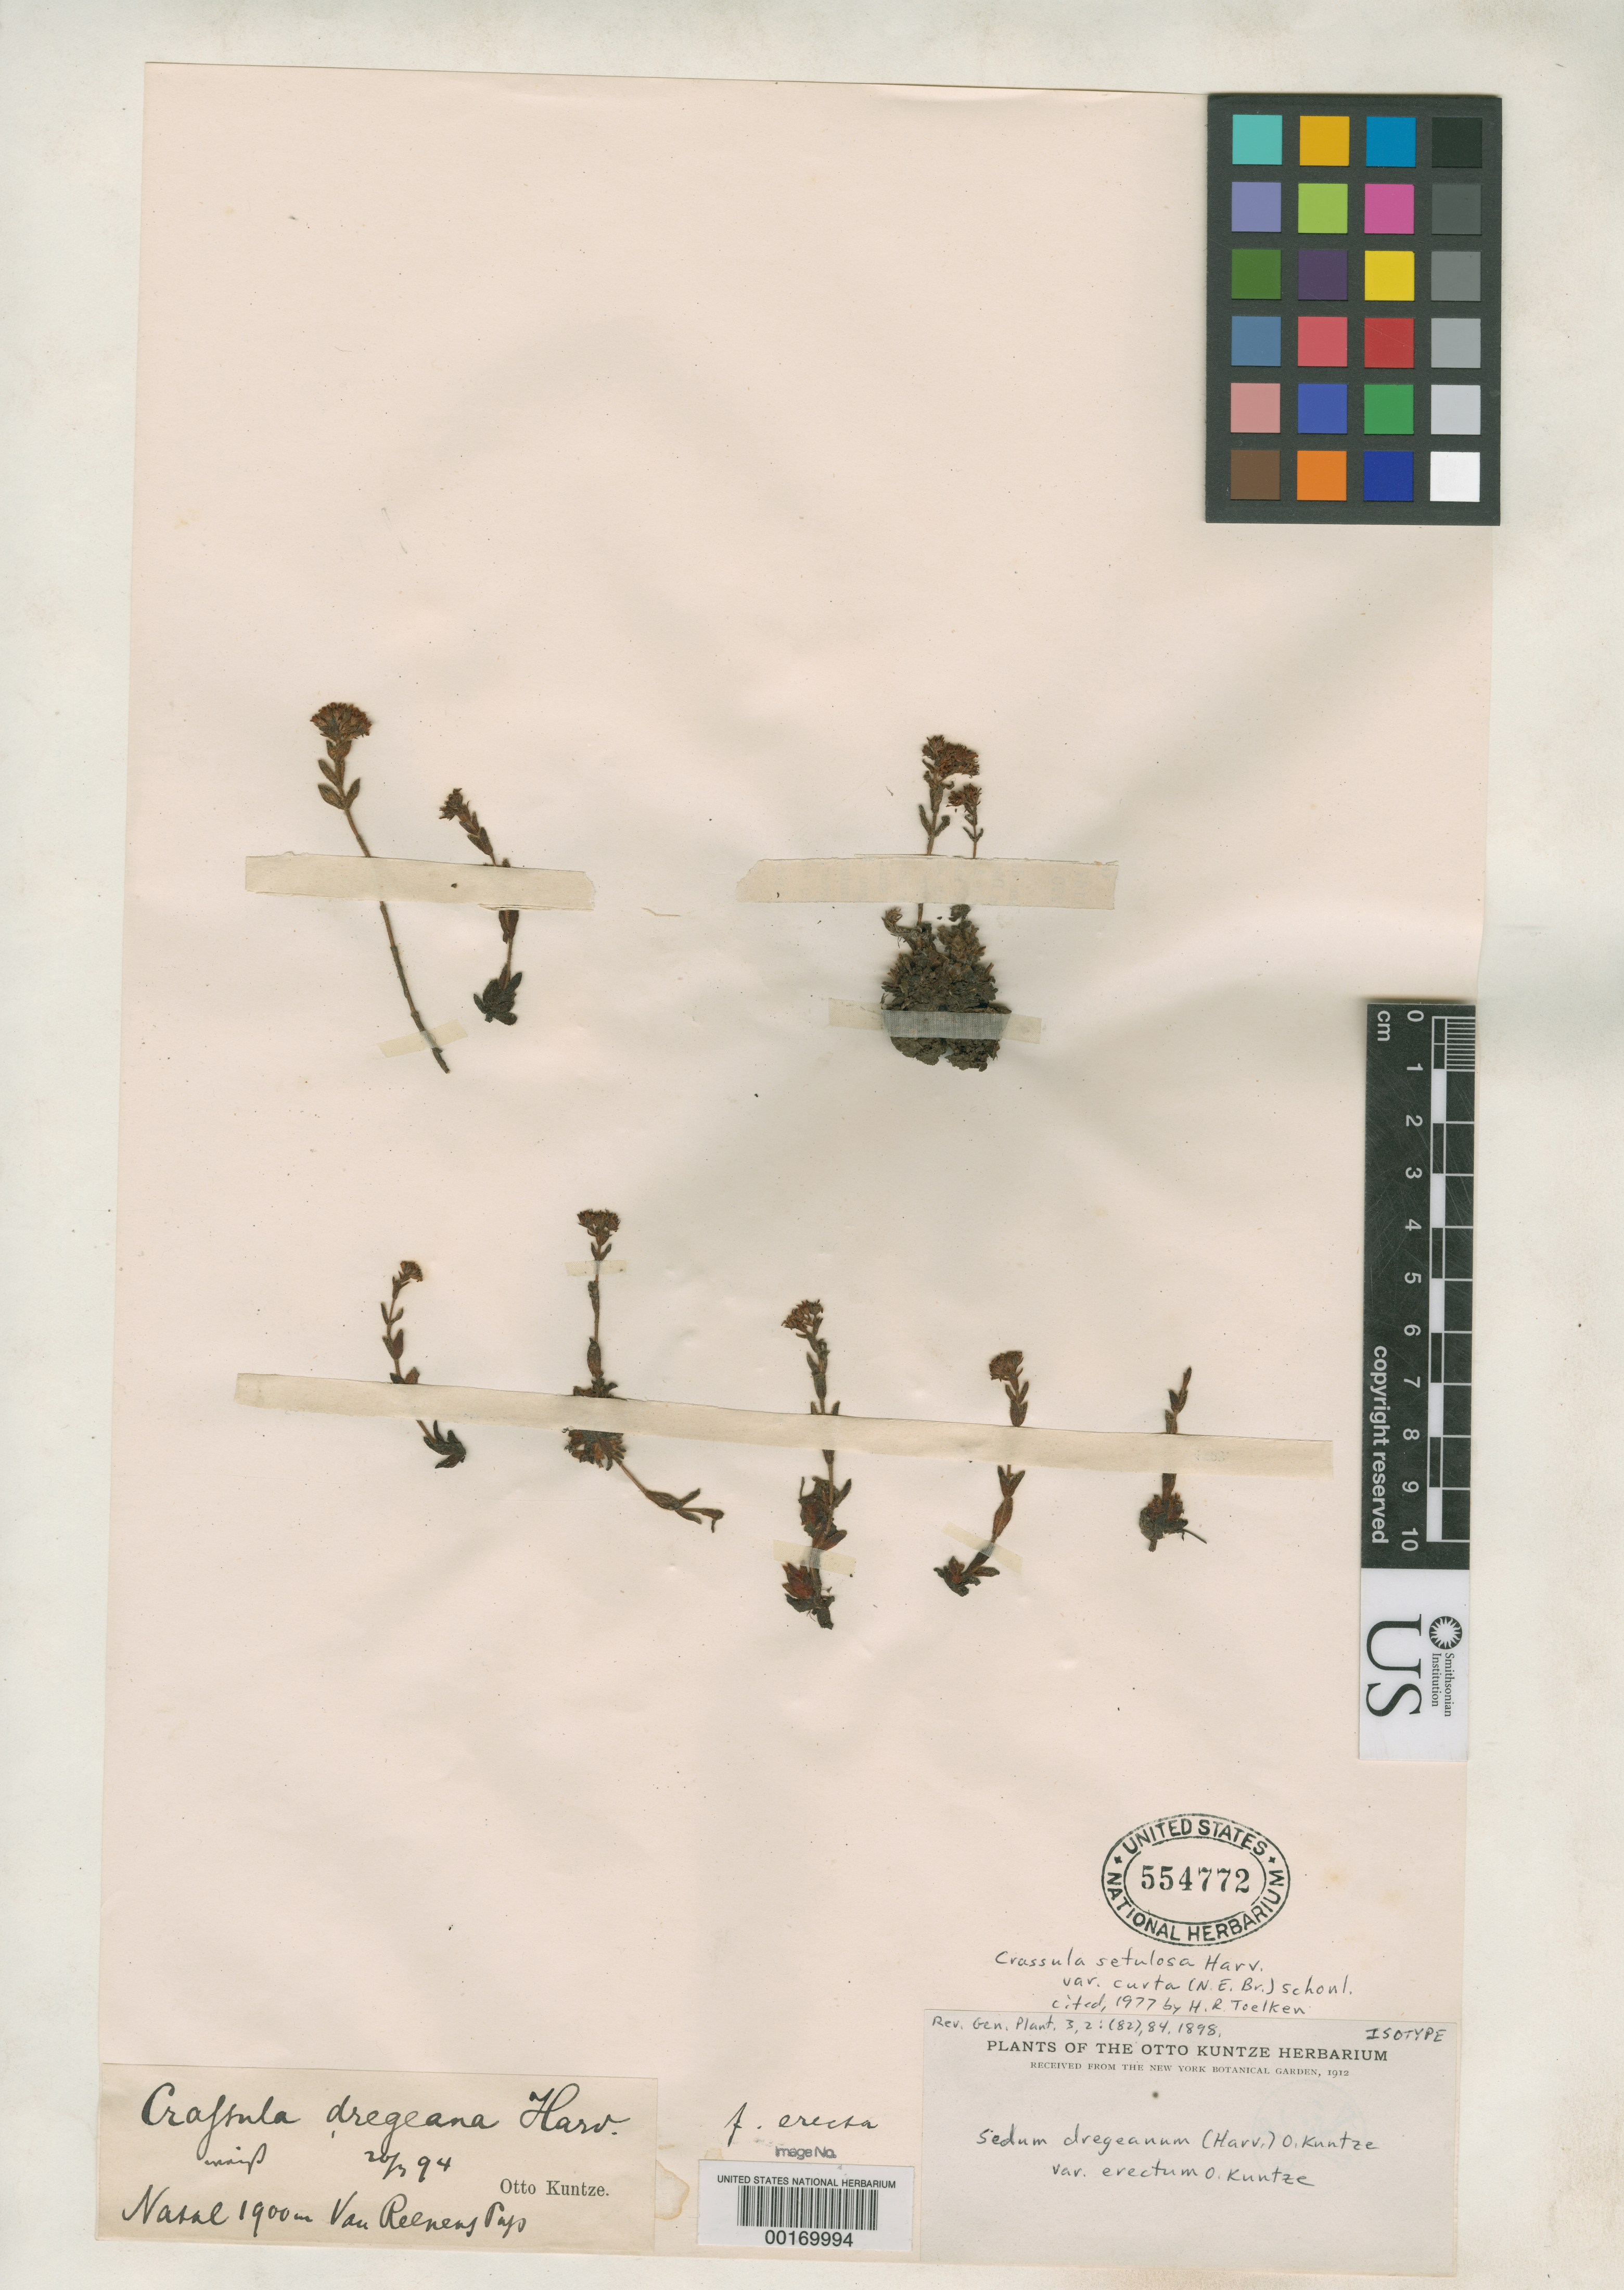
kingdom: Plantae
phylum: Tracheophyta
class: Magnoliopsida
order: Saxifragales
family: Crassulaceae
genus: Sedum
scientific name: Sedum dregeanum var. erectum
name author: Kuntze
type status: Isotype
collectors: C.E.O. Kuntze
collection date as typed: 20 Mar 1894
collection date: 1894-03-20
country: South Africa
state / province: KwaZulu-Natal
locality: Van Reenen's Pass.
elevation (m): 1900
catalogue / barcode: US 554772